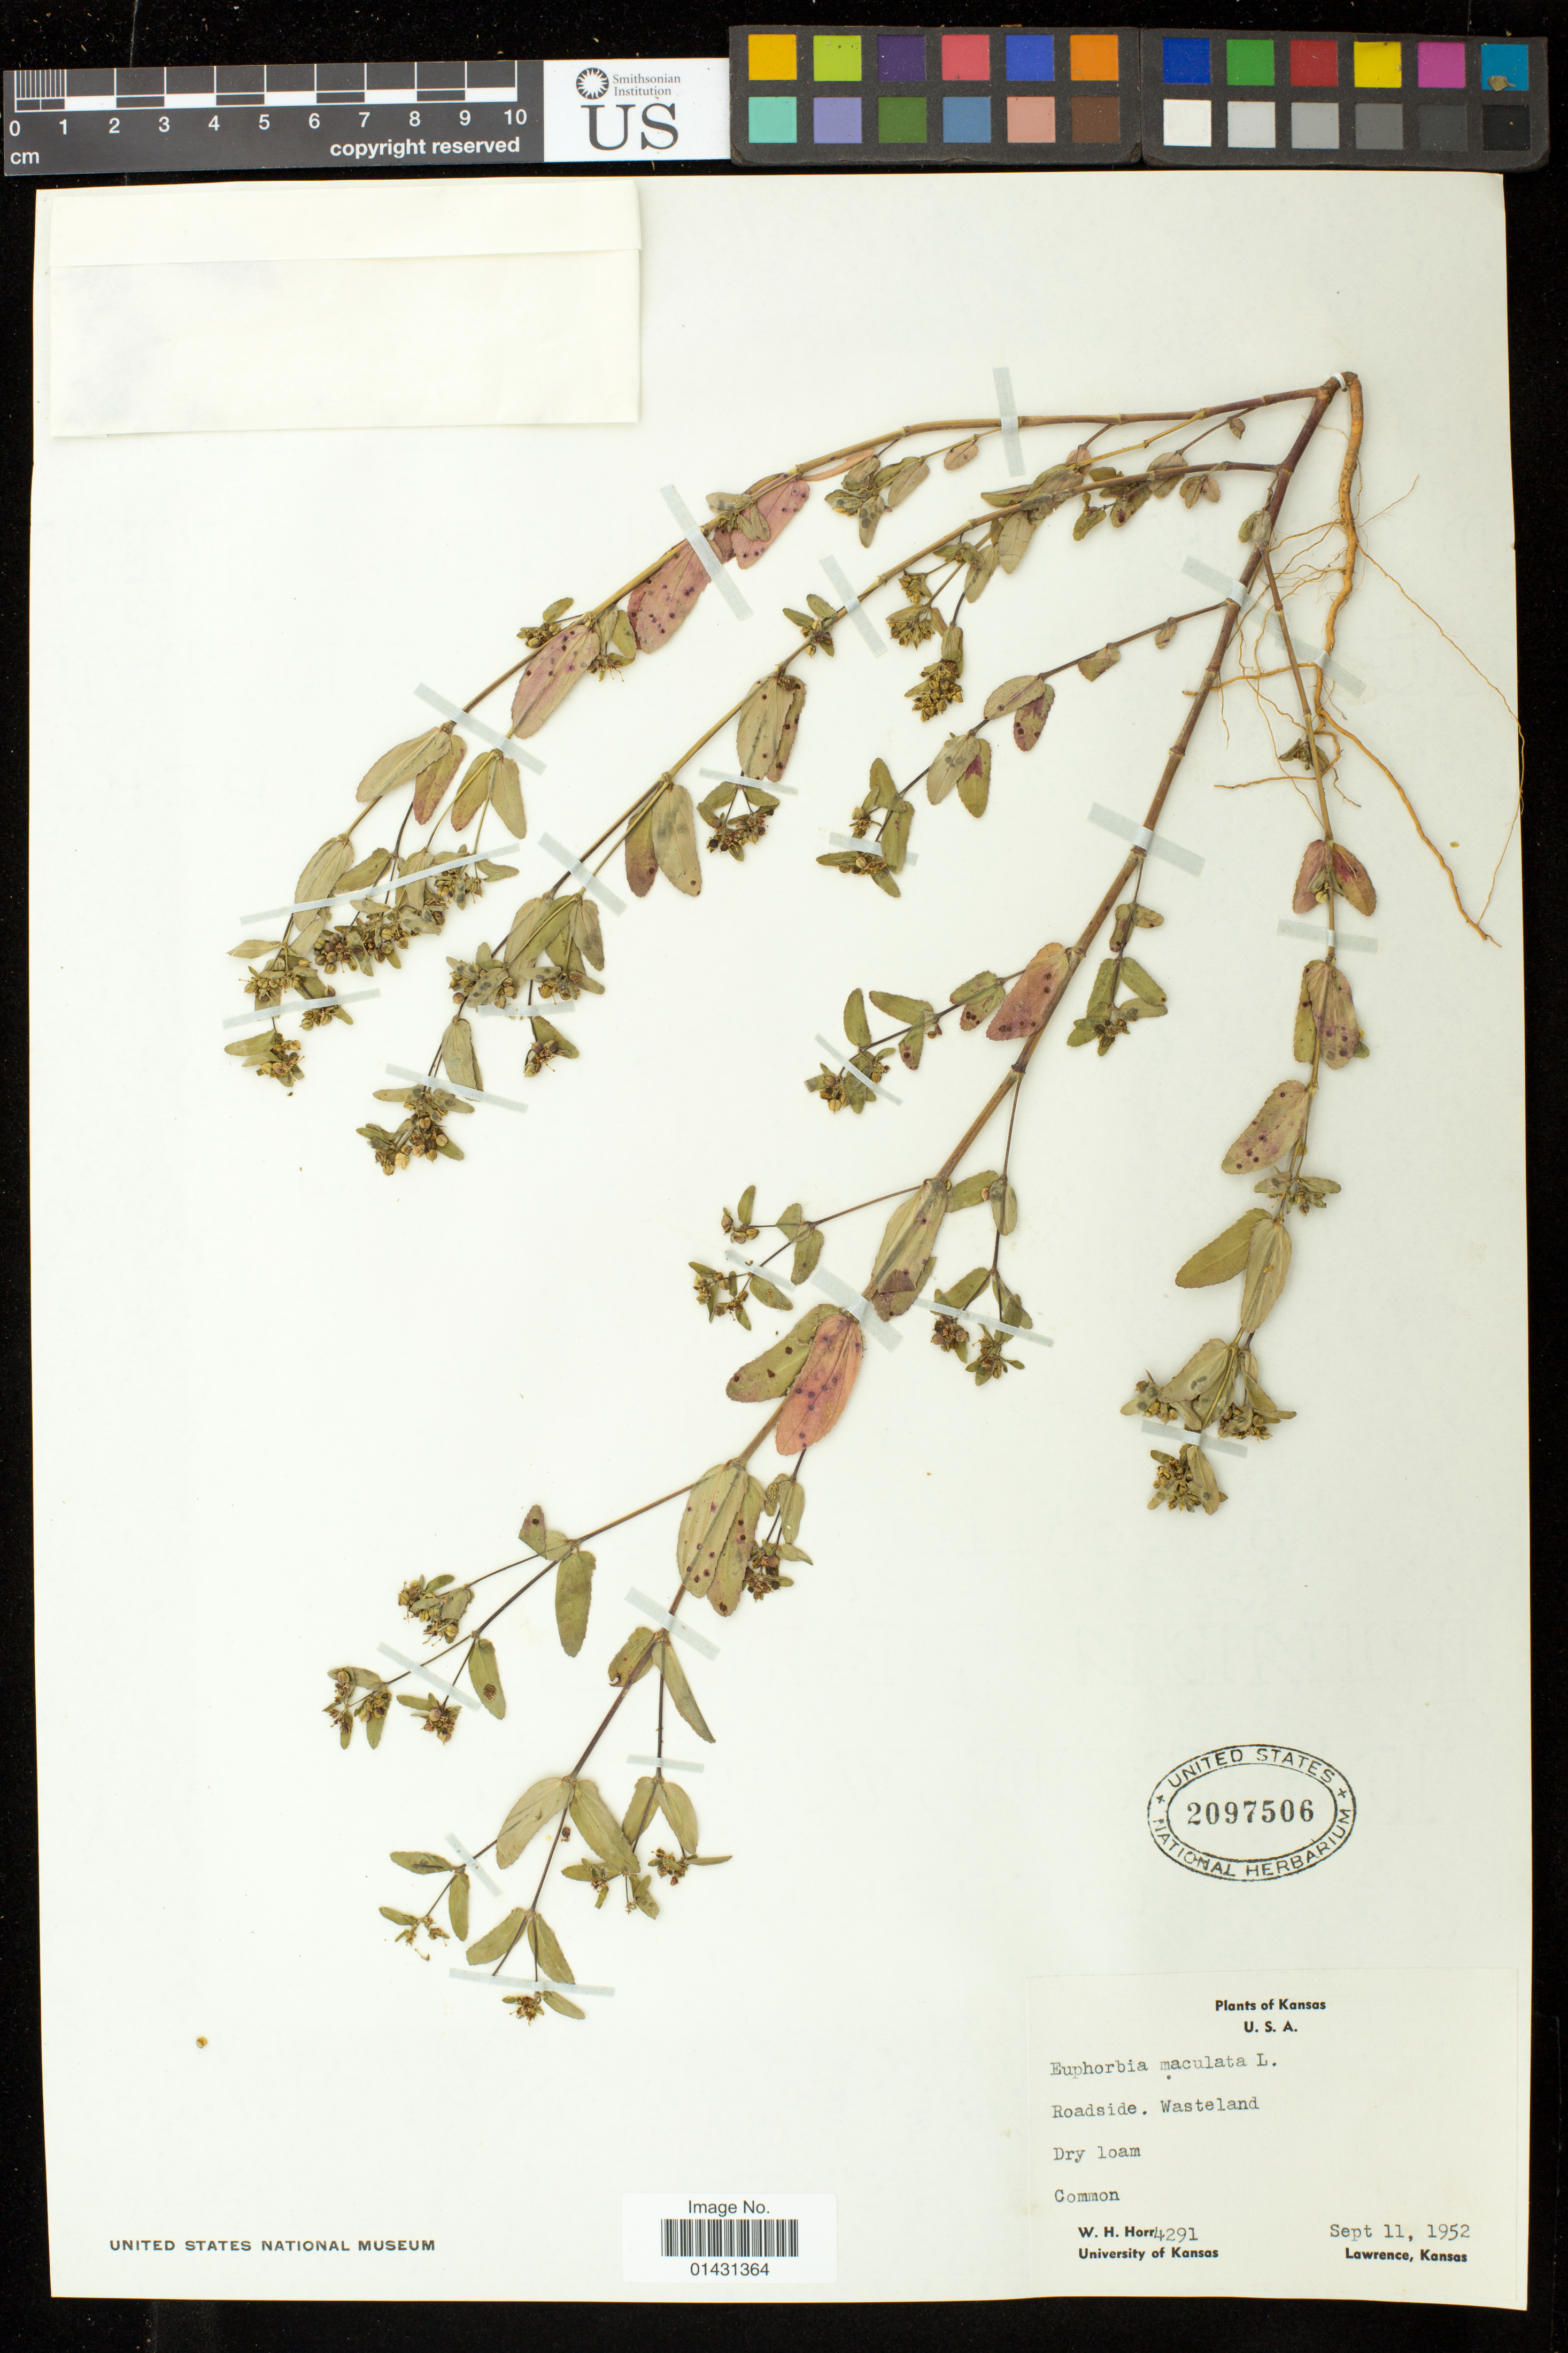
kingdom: Plantae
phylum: Tracheophyta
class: Magnoliopsida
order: Malpighiales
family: Euphorbiaceae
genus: Euphorbia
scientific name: Euphorbia maculata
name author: L.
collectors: W. H. Horr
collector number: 4291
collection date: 1952-09-11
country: United States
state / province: Kansas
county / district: Douglas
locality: Lawrence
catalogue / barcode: US 2097506